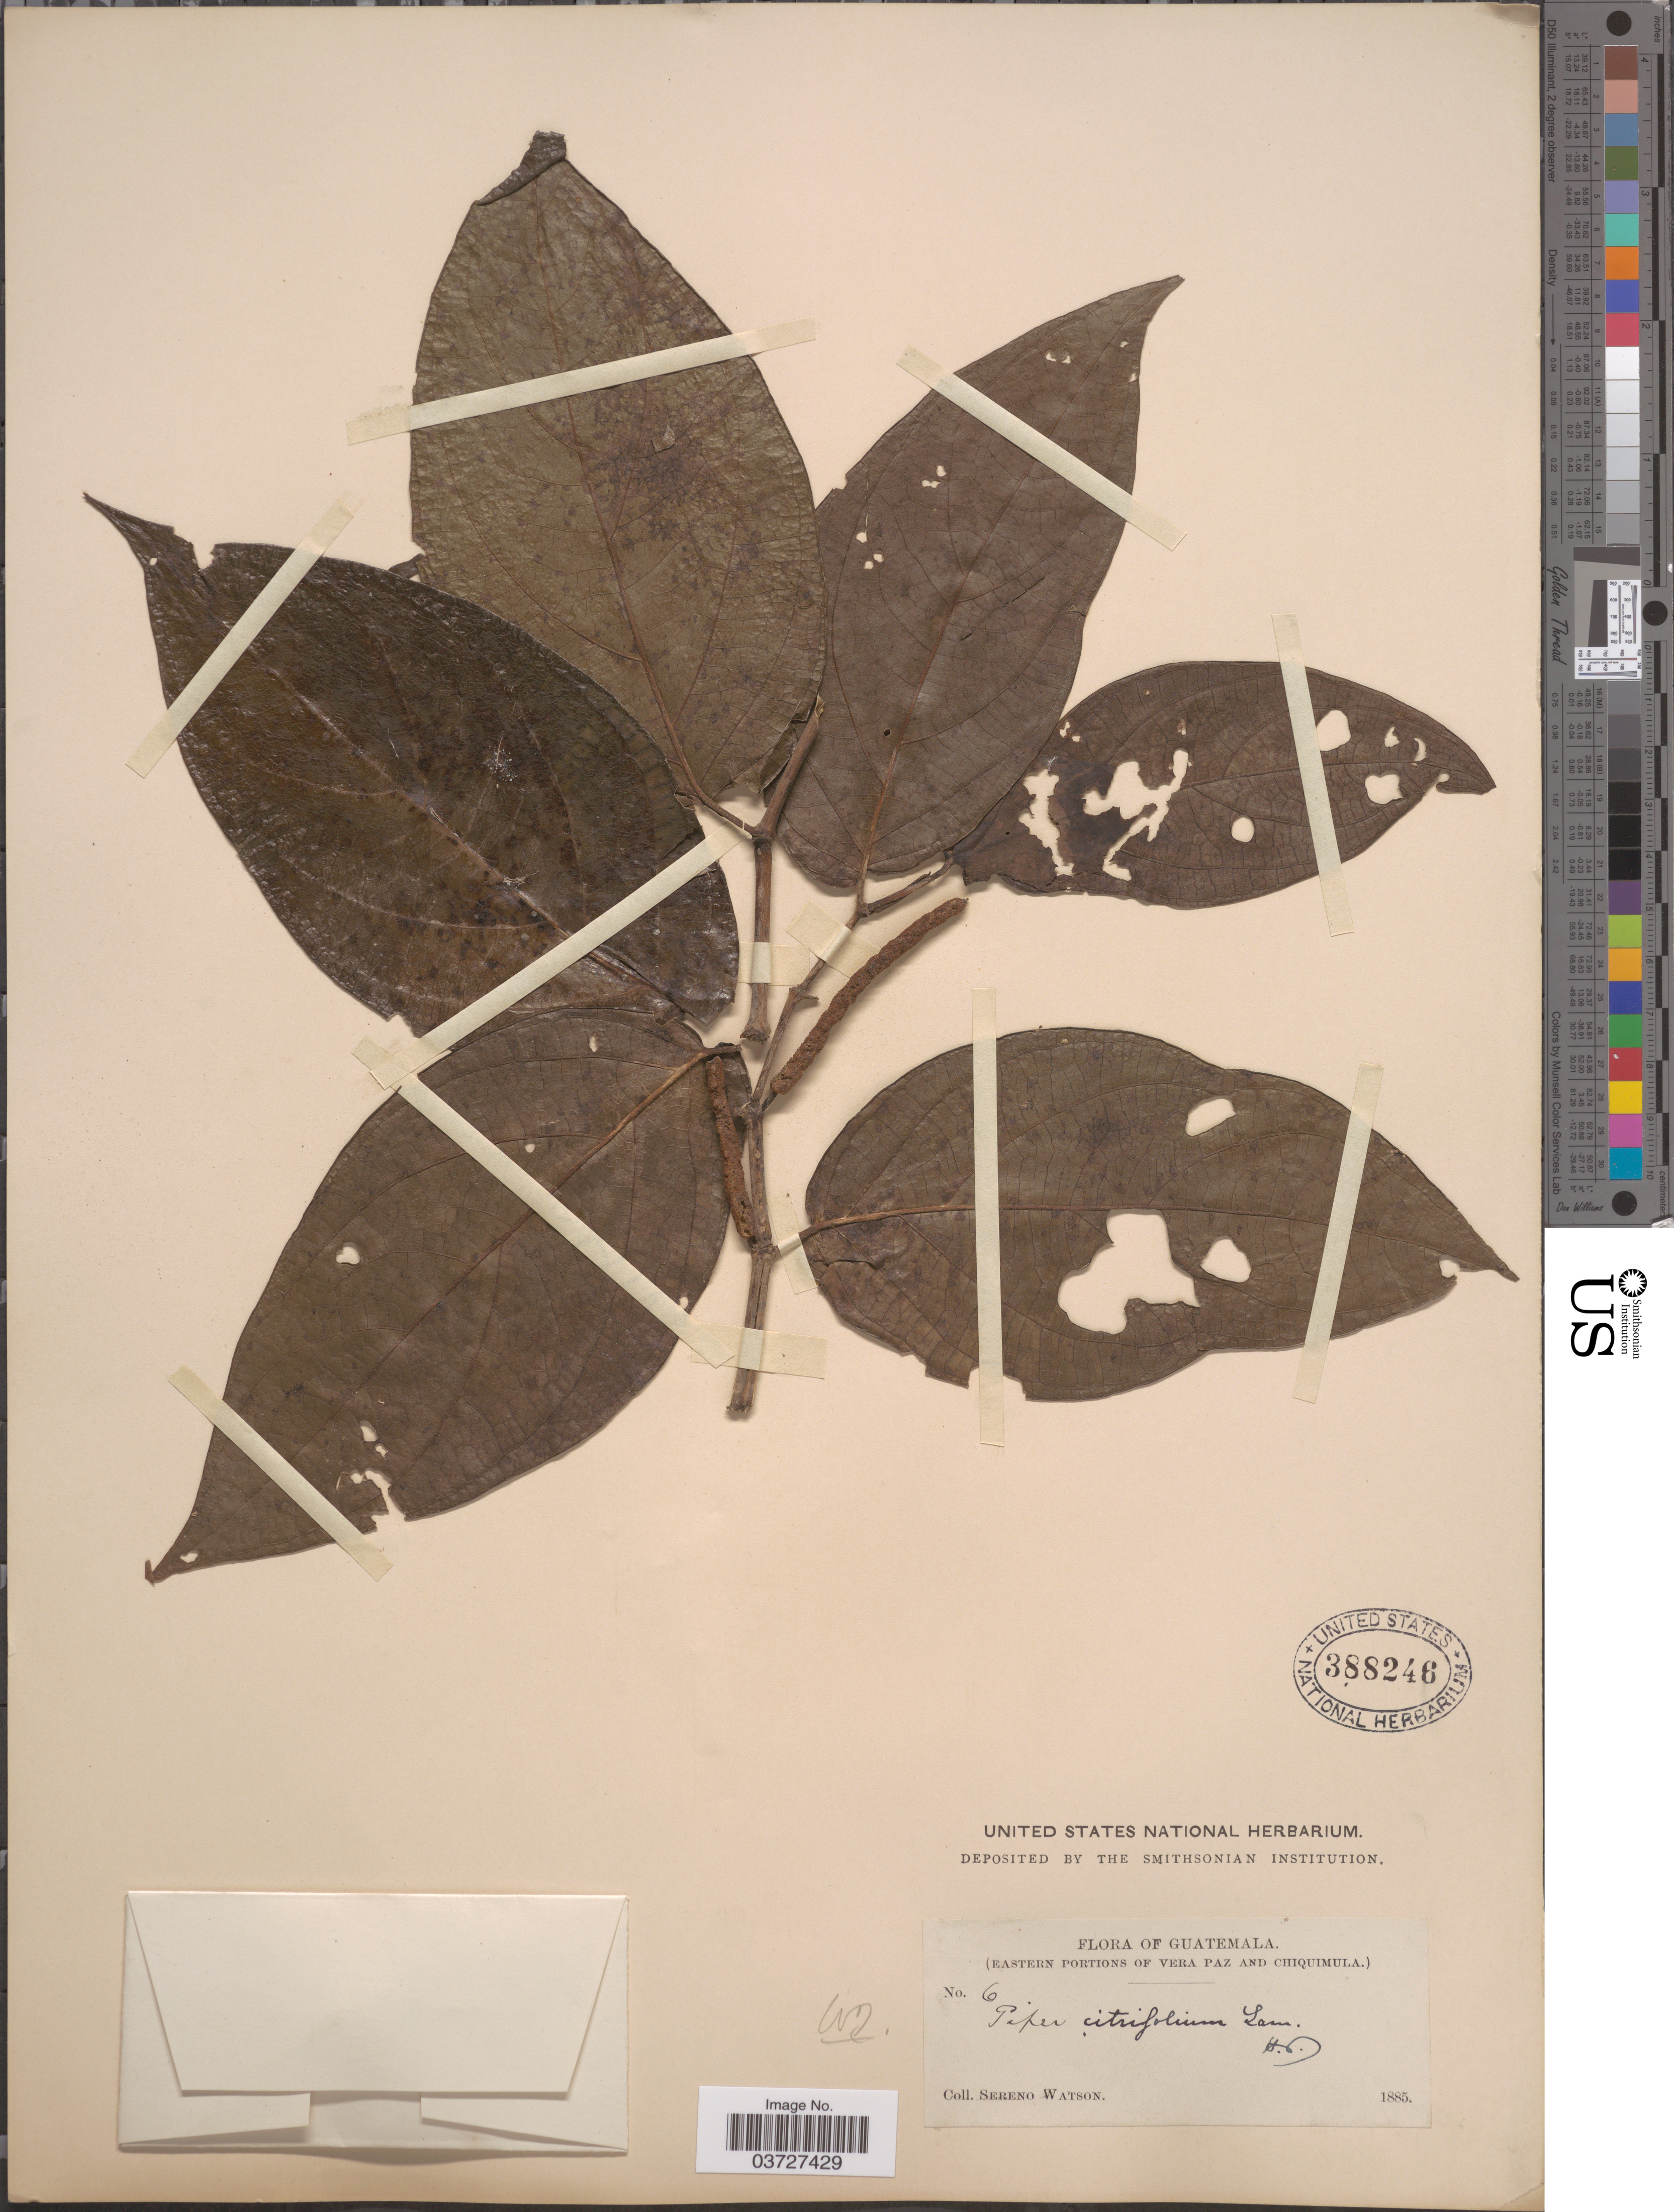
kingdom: Plantae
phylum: Tracheophyta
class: Magnoliopsida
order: Piperales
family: Piperaceae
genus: Piper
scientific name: Piper citrifolium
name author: Lam.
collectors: S. Watson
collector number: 6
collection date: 1885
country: Guatemala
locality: Eastern portions of Vera Paz and Chiquimula.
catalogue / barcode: US 388246